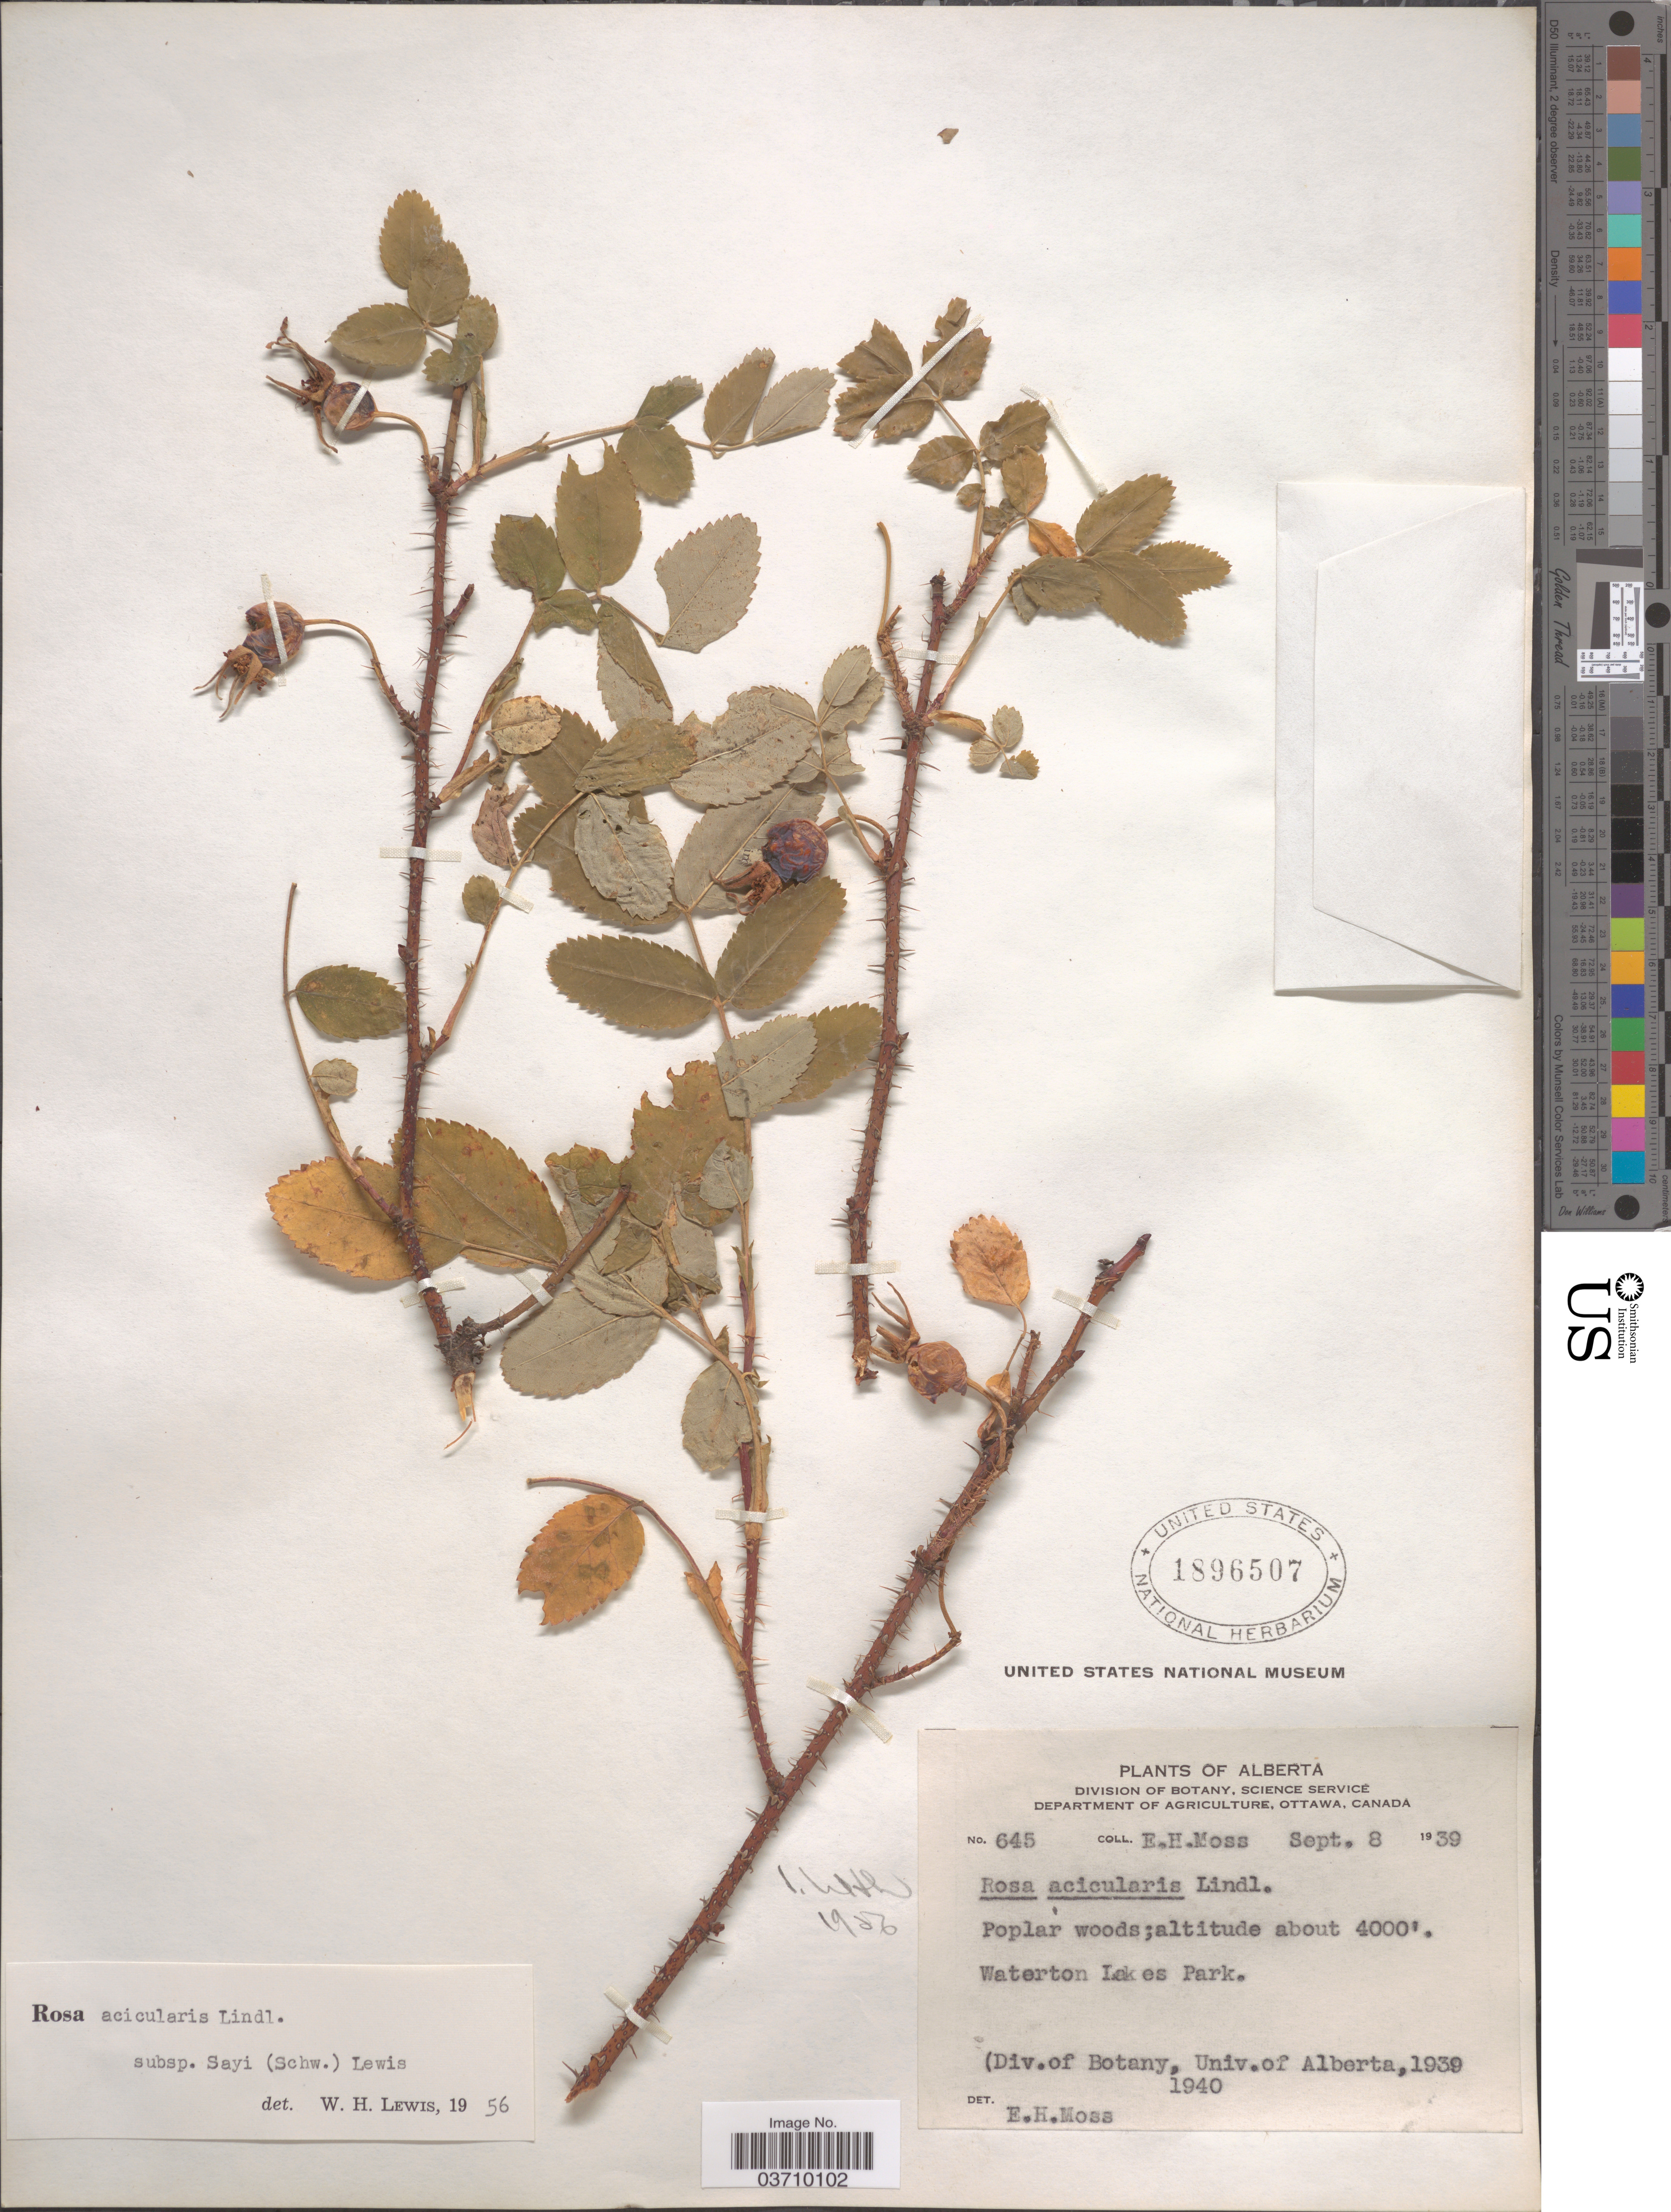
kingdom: Plantae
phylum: Tracheophyta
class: Magnoliopsida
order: Rosales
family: Rosaceae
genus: Rosa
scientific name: Rosa acicularis var. sayi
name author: (Schwein.) Rehder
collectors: E. Moss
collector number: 645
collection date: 1939-09-08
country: Canada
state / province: Alberta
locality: Poplar woods. Waterton Lakes Park.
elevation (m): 1219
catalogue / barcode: US 1896507